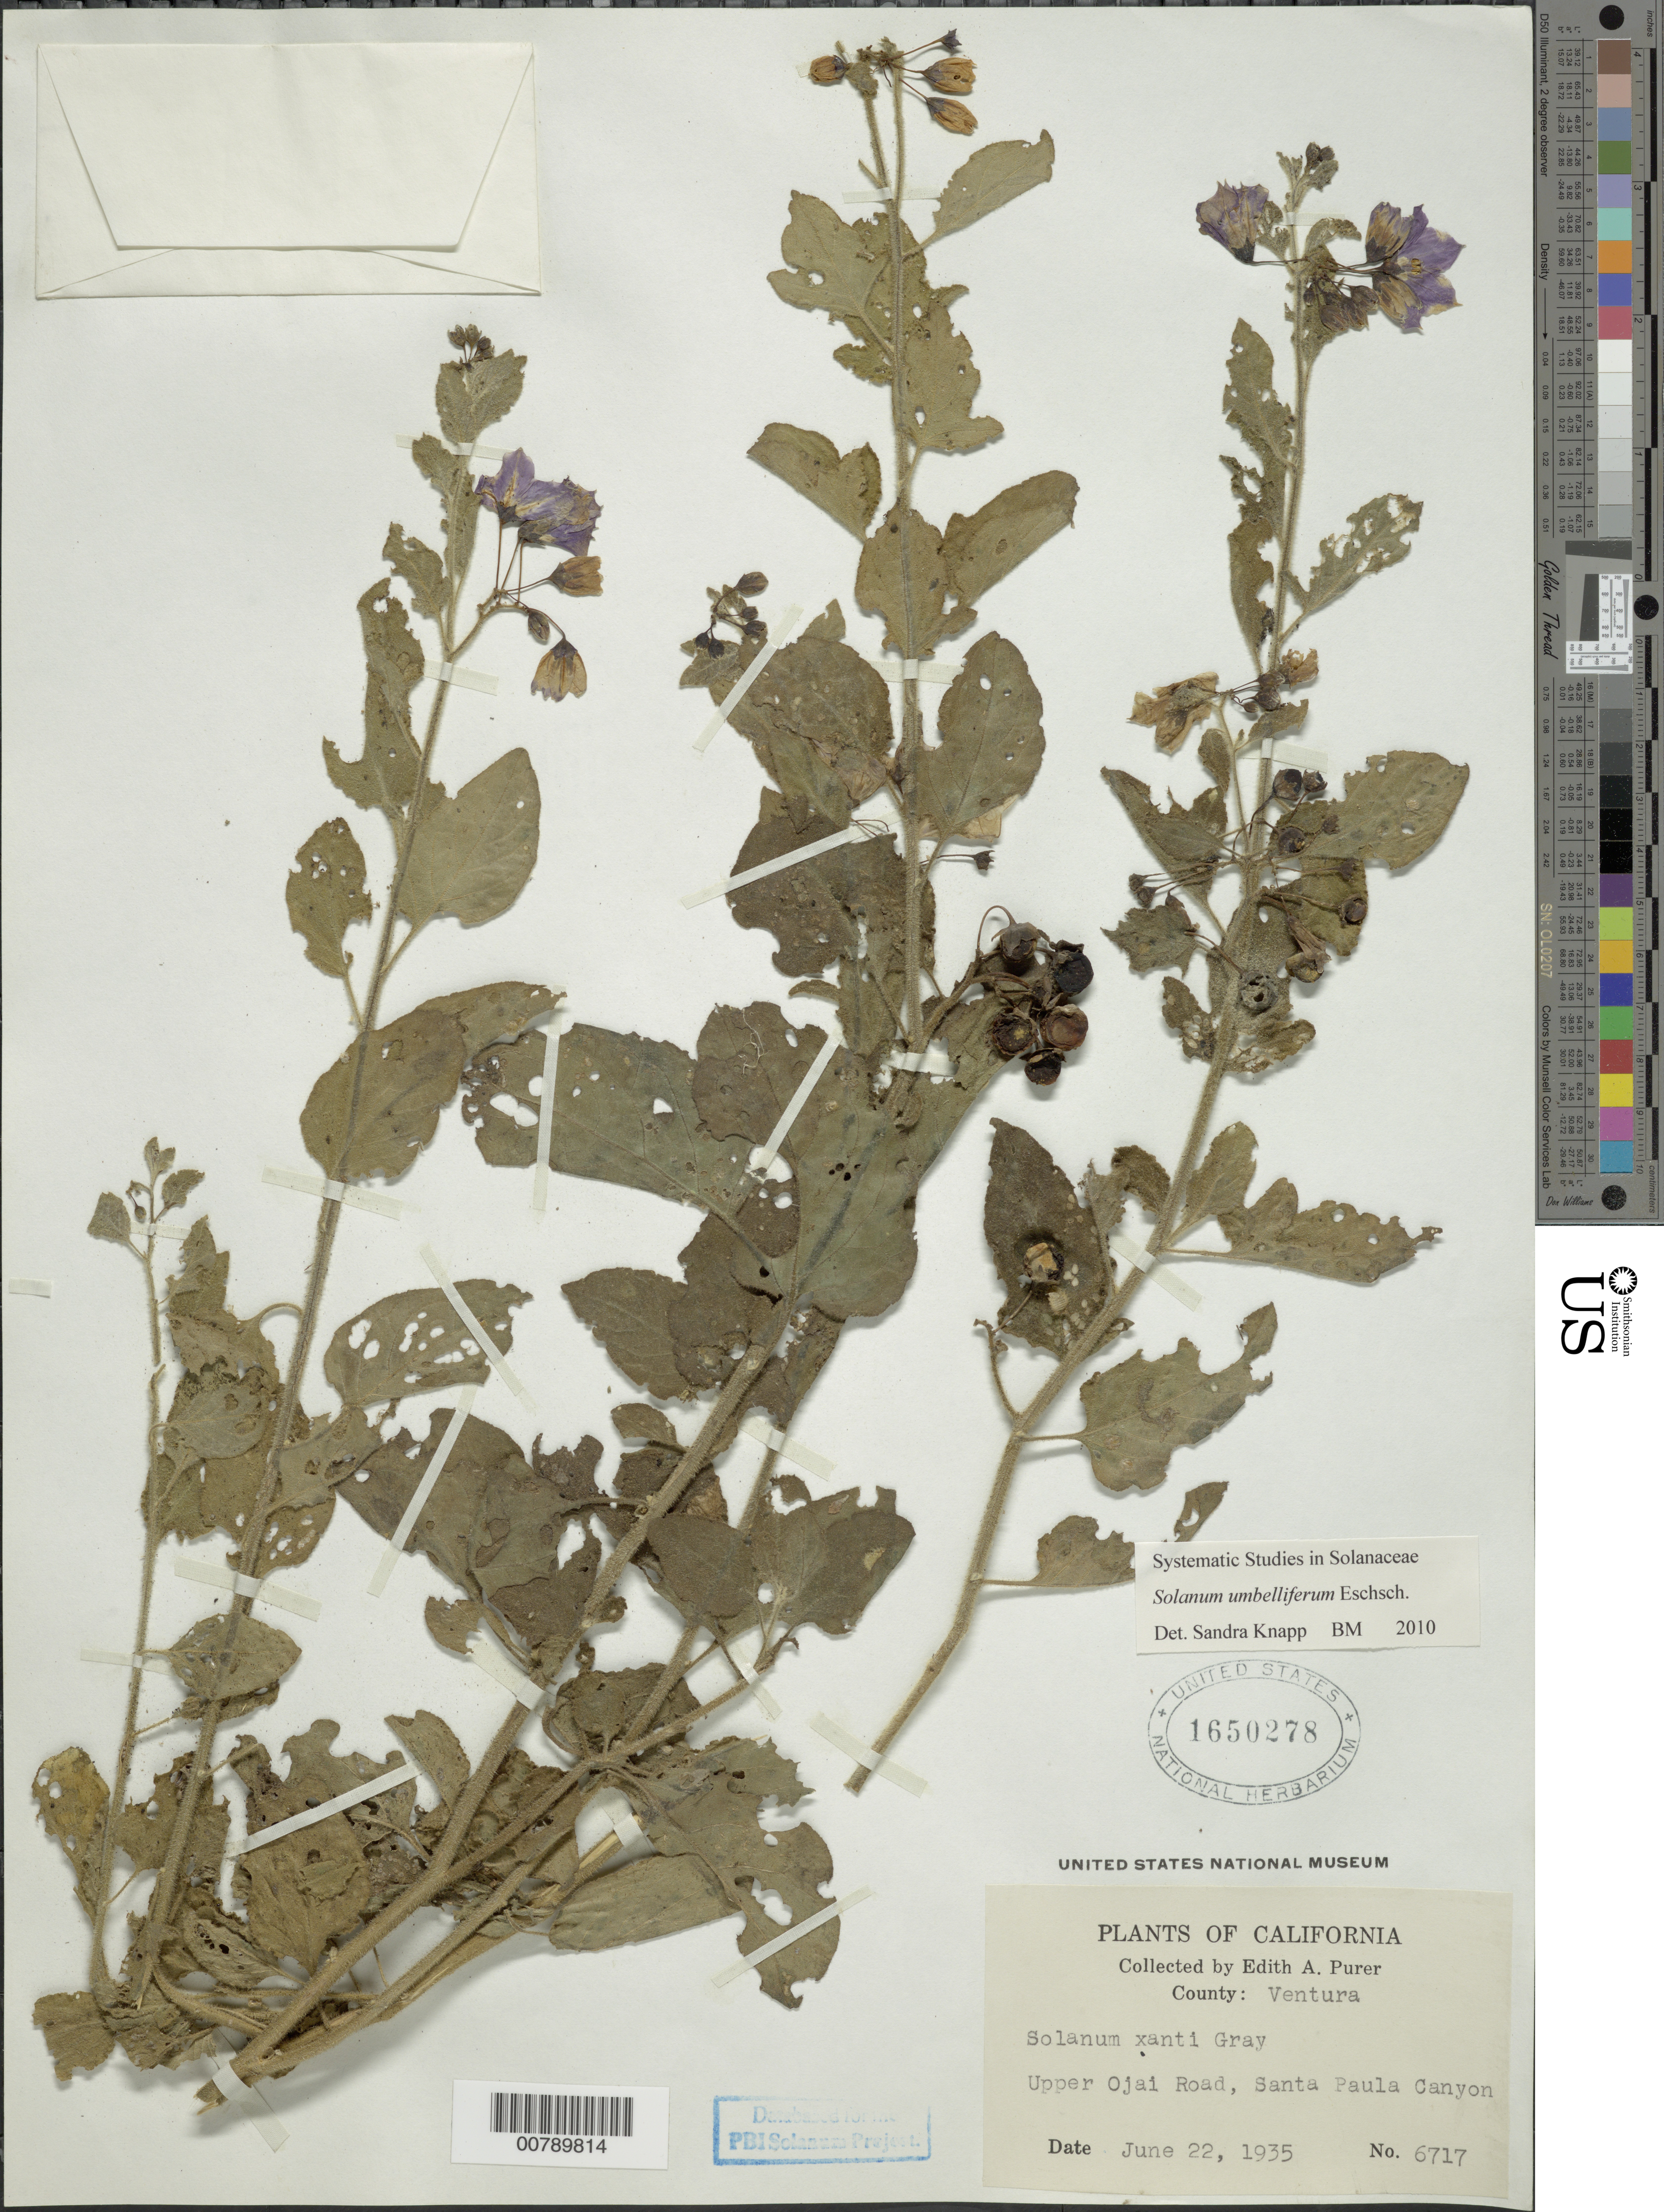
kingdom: Plantae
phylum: Tracheophyta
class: Magnoliopsida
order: Solanales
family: Solanaceae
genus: Solanum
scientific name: Solanum umbelliferum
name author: Eschsch.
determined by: Knapp, S. D.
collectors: E. Purer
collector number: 6717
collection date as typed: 22 Jun 1935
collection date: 1935-06-22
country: United States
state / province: California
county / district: Ventura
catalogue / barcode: US 1650278